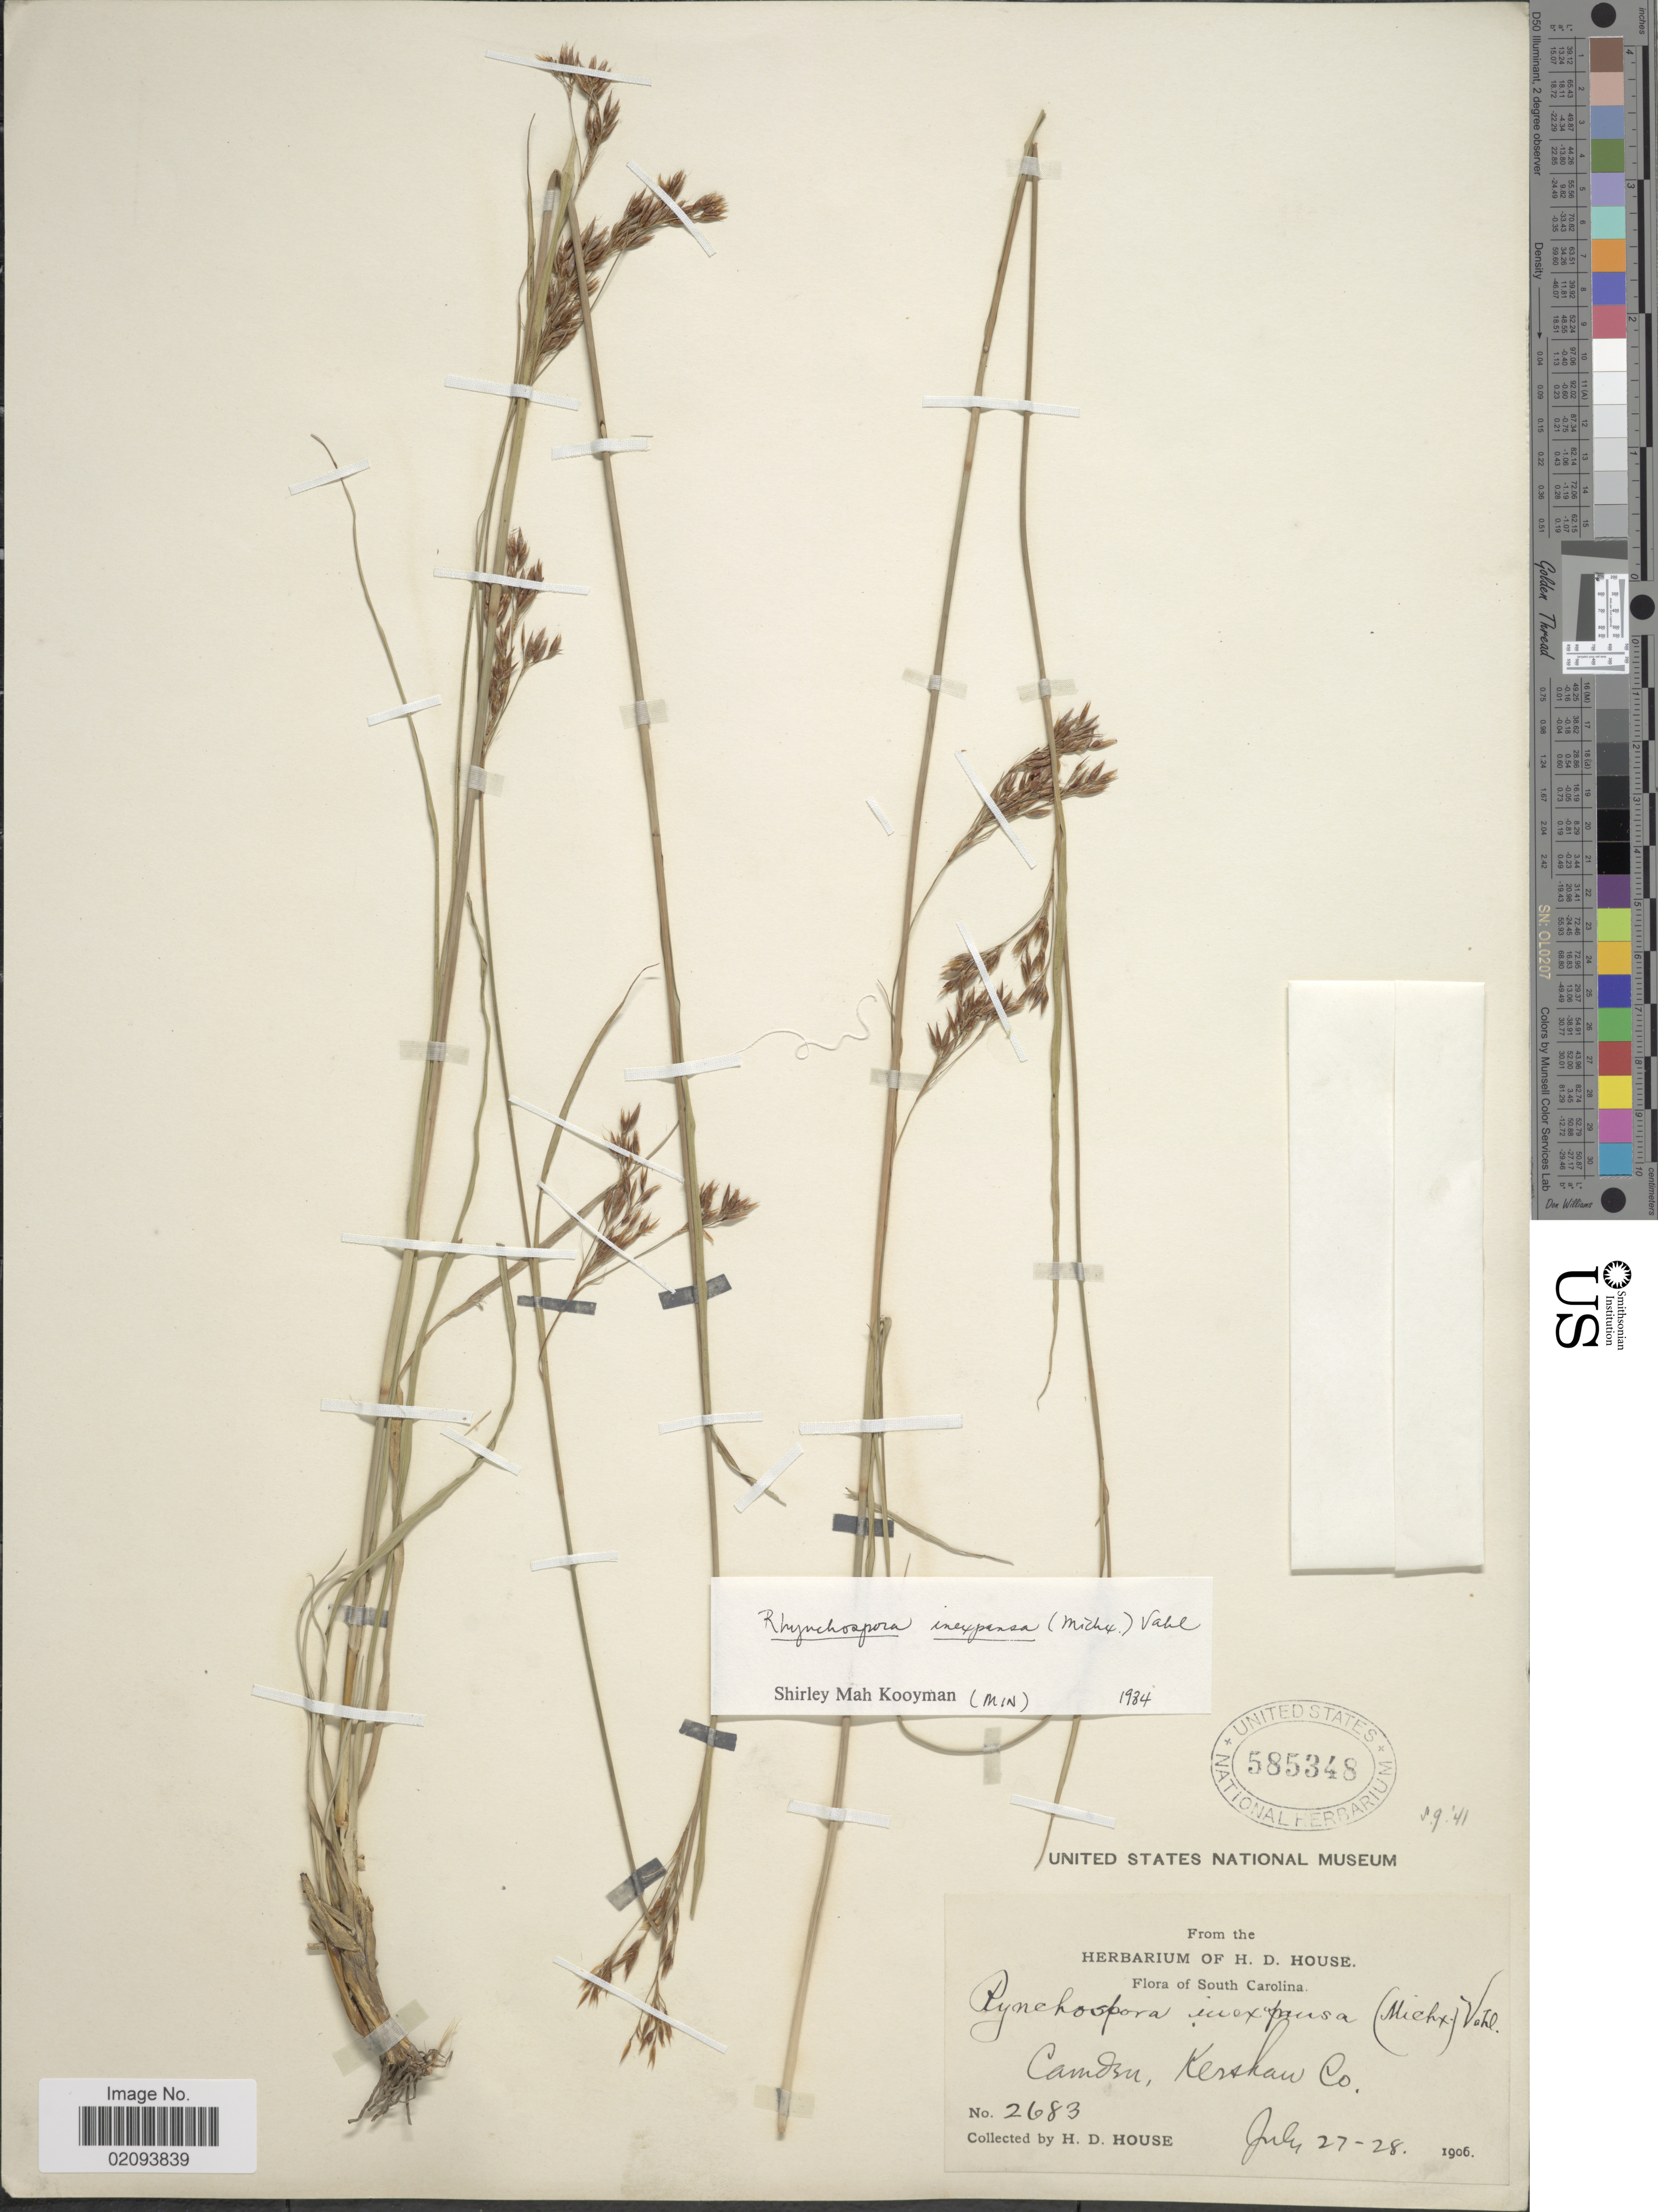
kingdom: Plantae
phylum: Tracheophyta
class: Liliopsida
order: Poales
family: Cyperaceae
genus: Rhynchospora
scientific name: Rhynchospora inexpansa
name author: (Michx.) Vahl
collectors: H. D. House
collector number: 2683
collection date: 1906-07-27/1906-07-28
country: United States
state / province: South Carolina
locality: Camden, Kershaw Co.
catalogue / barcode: US 585348